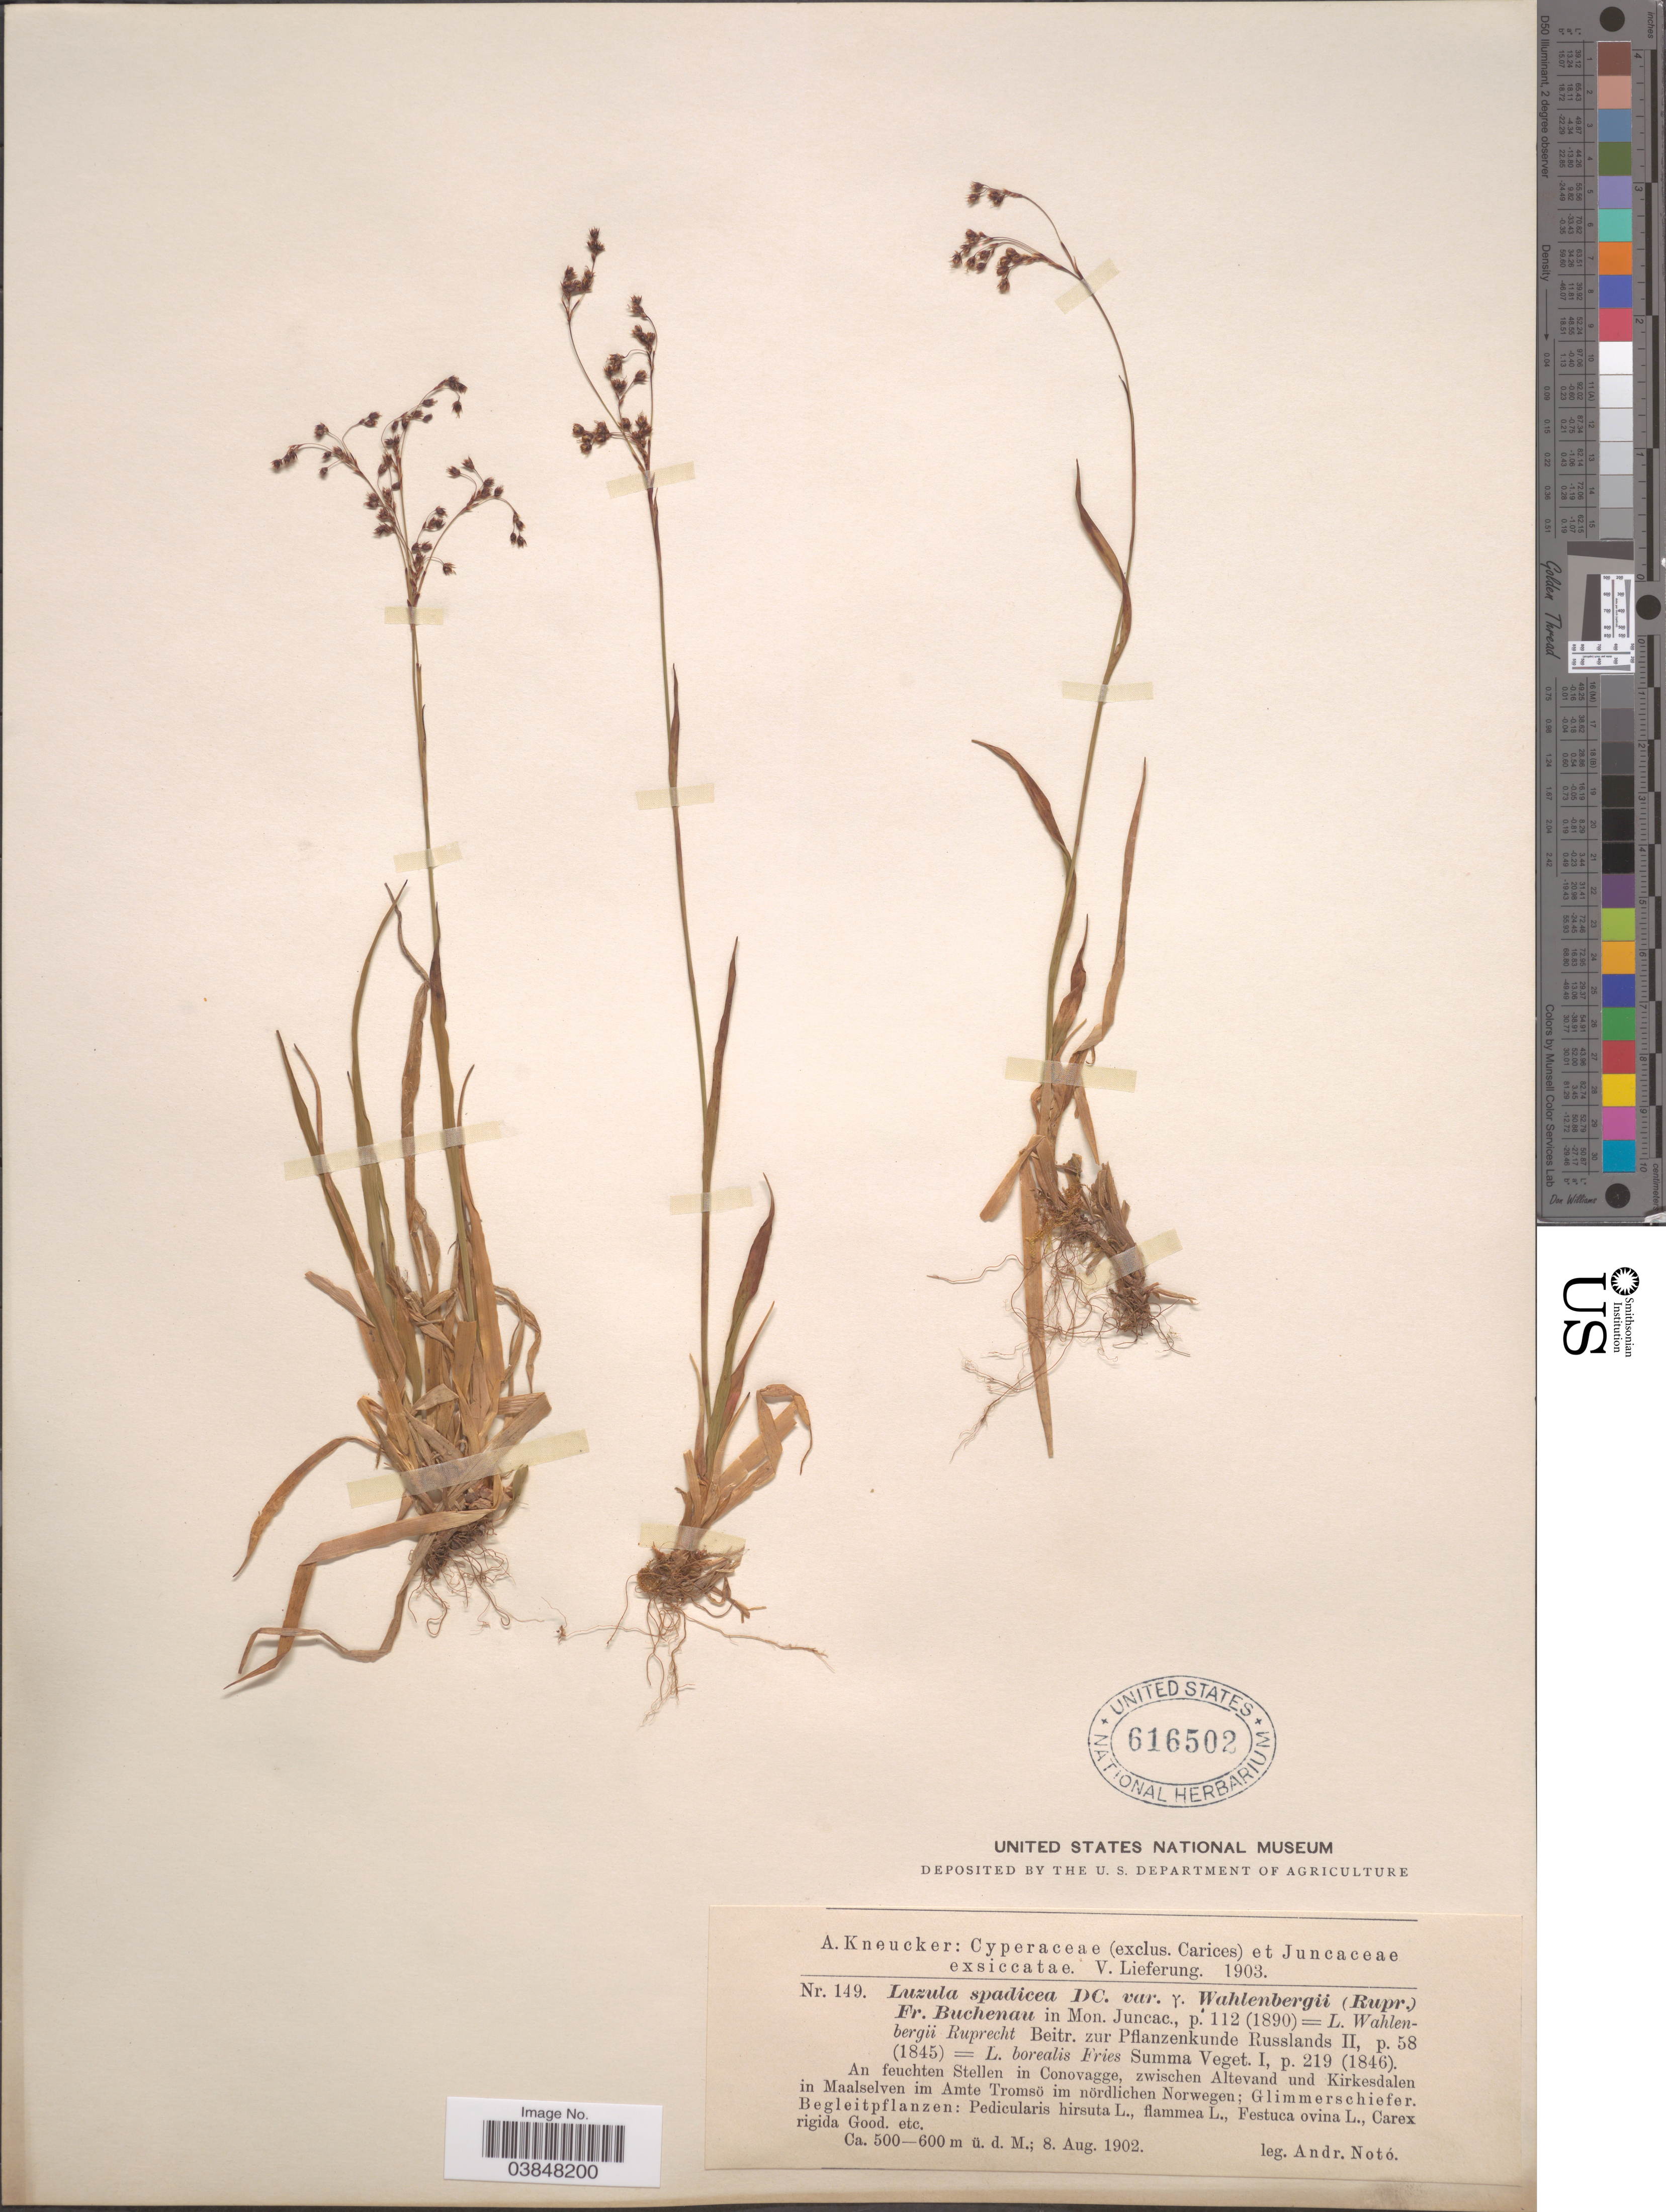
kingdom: Plantae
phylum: Tracheophyta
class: Liliopsida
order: Poales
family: Juncaceae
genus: Luzula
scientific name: Luzula spadicea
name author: DC.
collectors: A. Noto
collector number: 149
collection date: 1902-08-08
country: Norway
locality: An feuchten Stellen in Conovagge, zwischen Altevand und Kirkesdalen in Maalselven im Amte Tromsö im nördlichen Norwegen; Glimmerschiefer.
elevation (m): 500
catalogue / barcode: US 616502